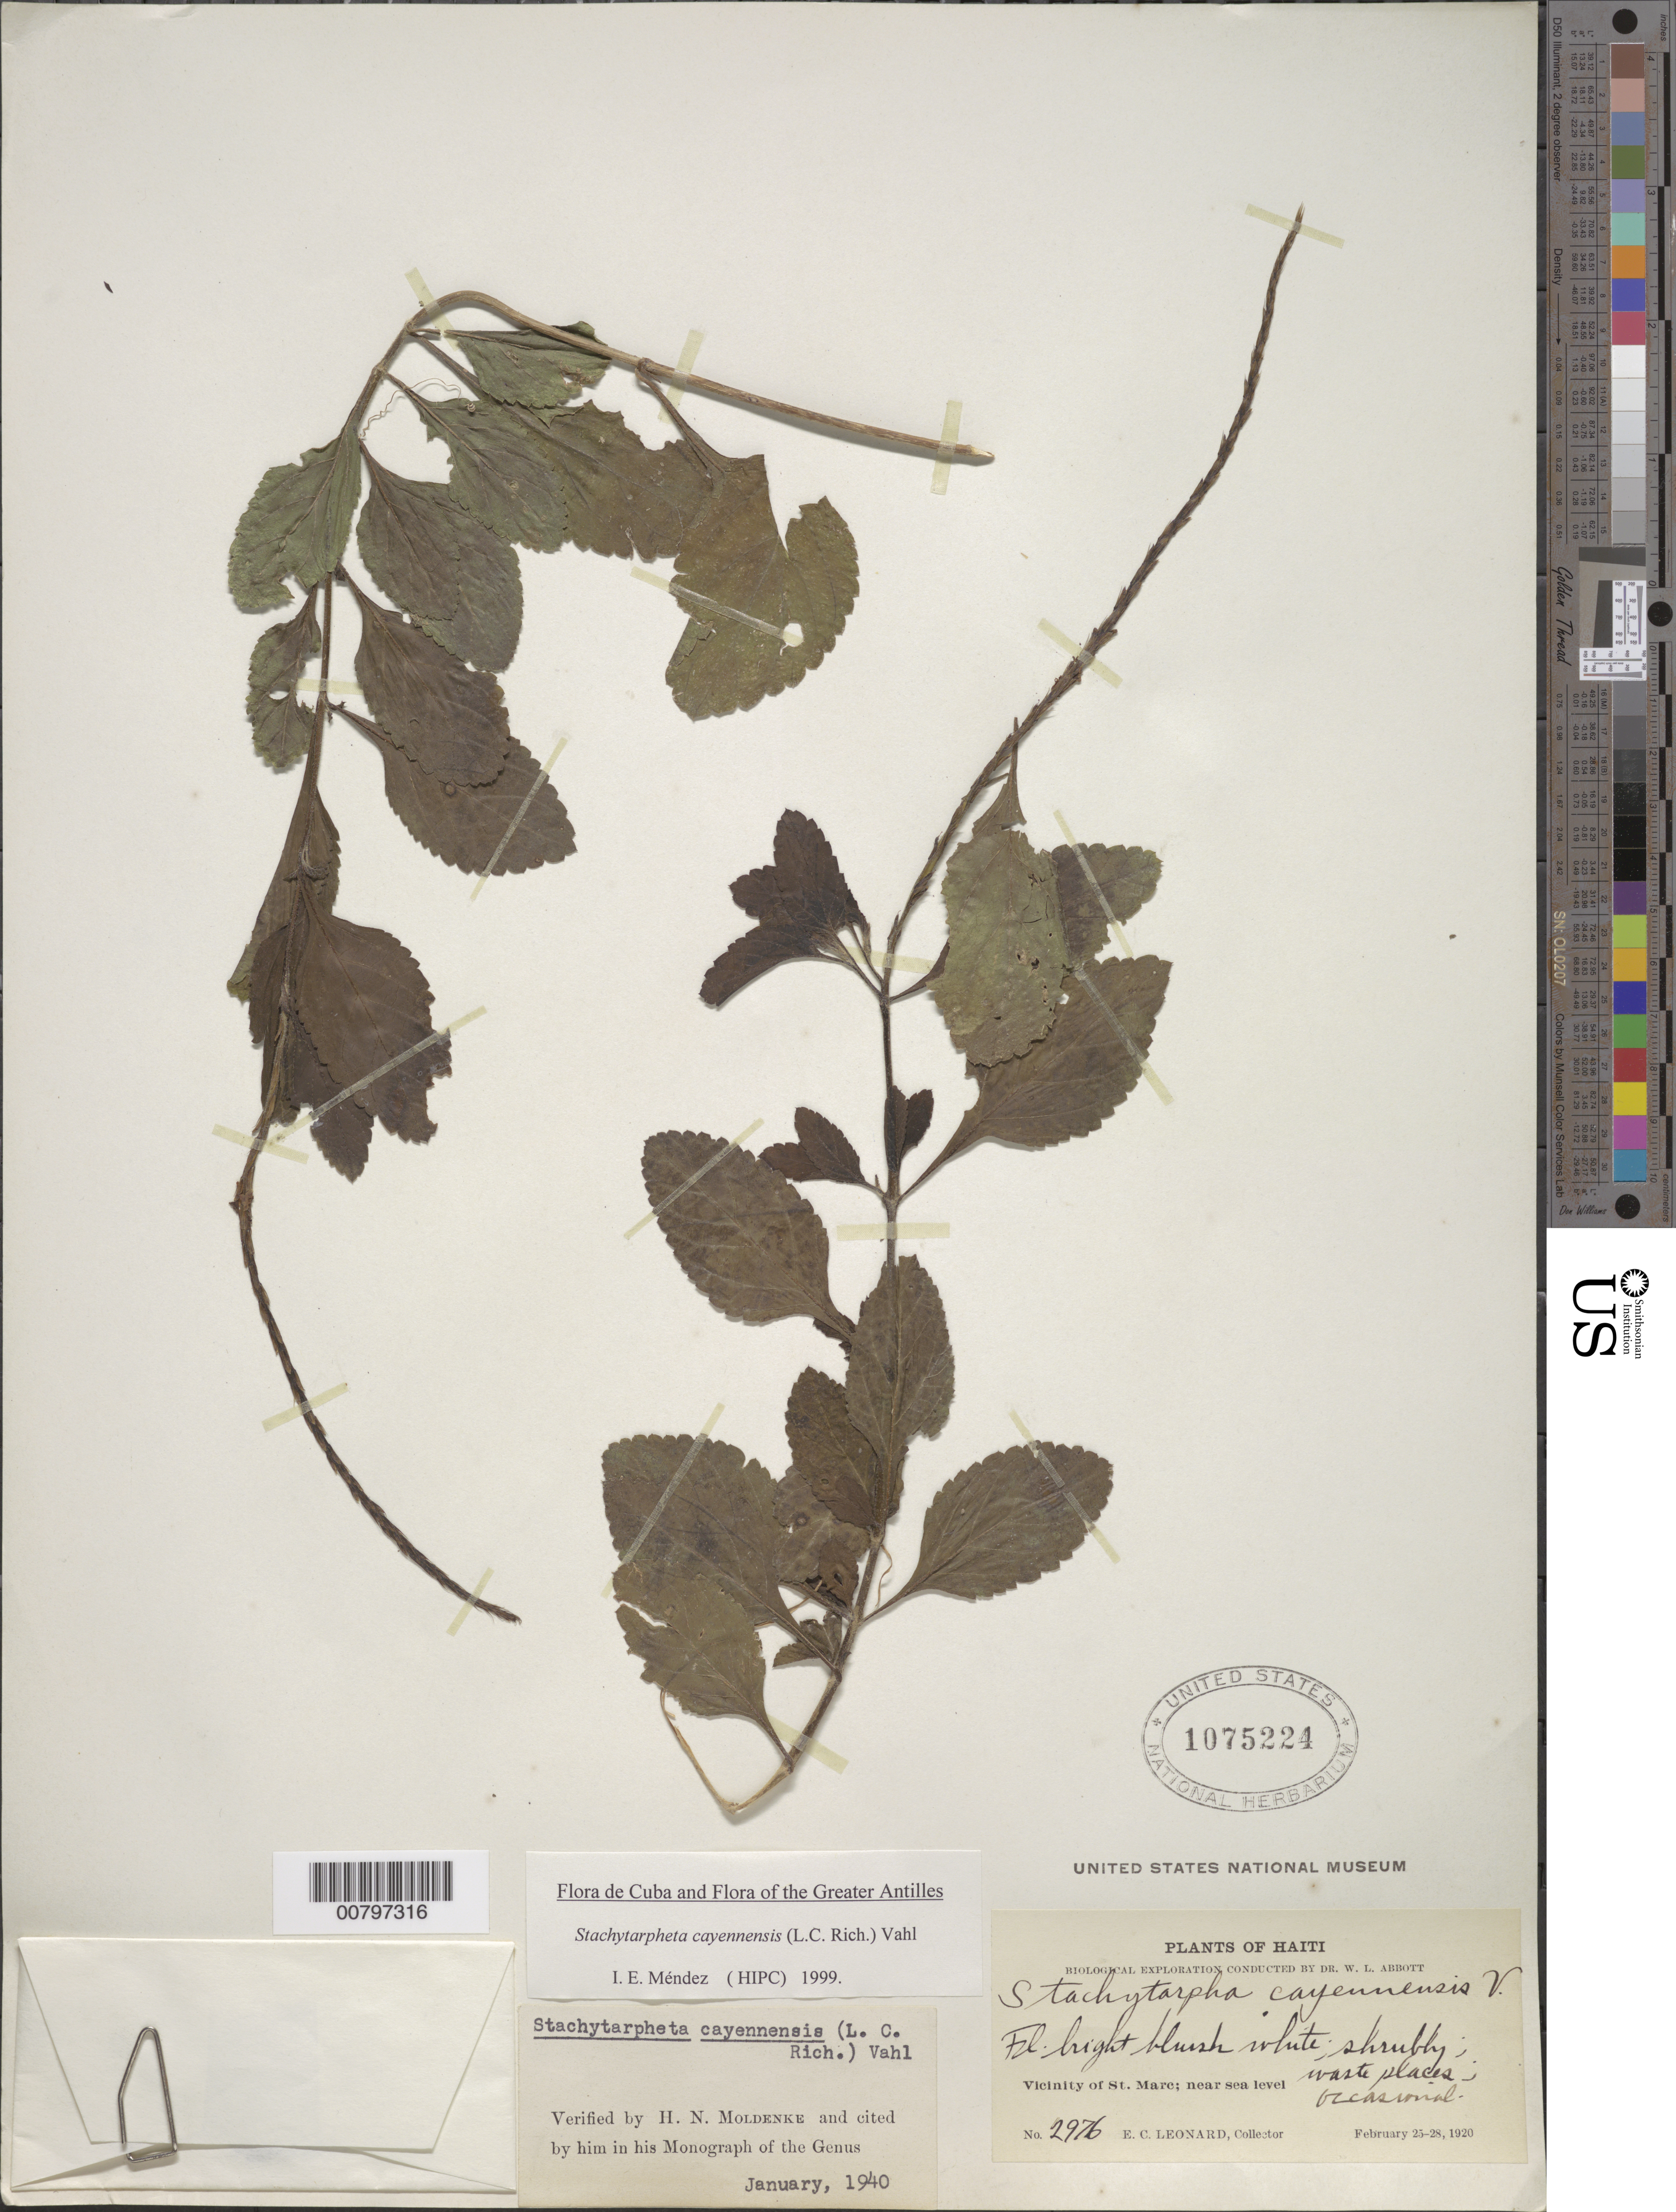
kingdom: Plantae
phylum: Tracheophyta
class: Magnoliopsida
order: Lamiales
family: Verbenaceae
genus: Stachytarpheta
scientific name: Stachytarpheta cayennensis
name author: (Rich.) Vahl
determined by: Méndez, Isidro E., (HIPC)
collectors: E. C. Leonard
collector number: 2976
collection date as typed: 25 Feb 1920 to 28 Feb 1920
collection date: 1920-02-25/1920-02-28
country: Haiti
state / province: Artibonite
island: Hispaniola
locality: Vicinity of St. Marc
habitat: Waste places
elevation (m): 0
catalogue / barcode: US 1075224